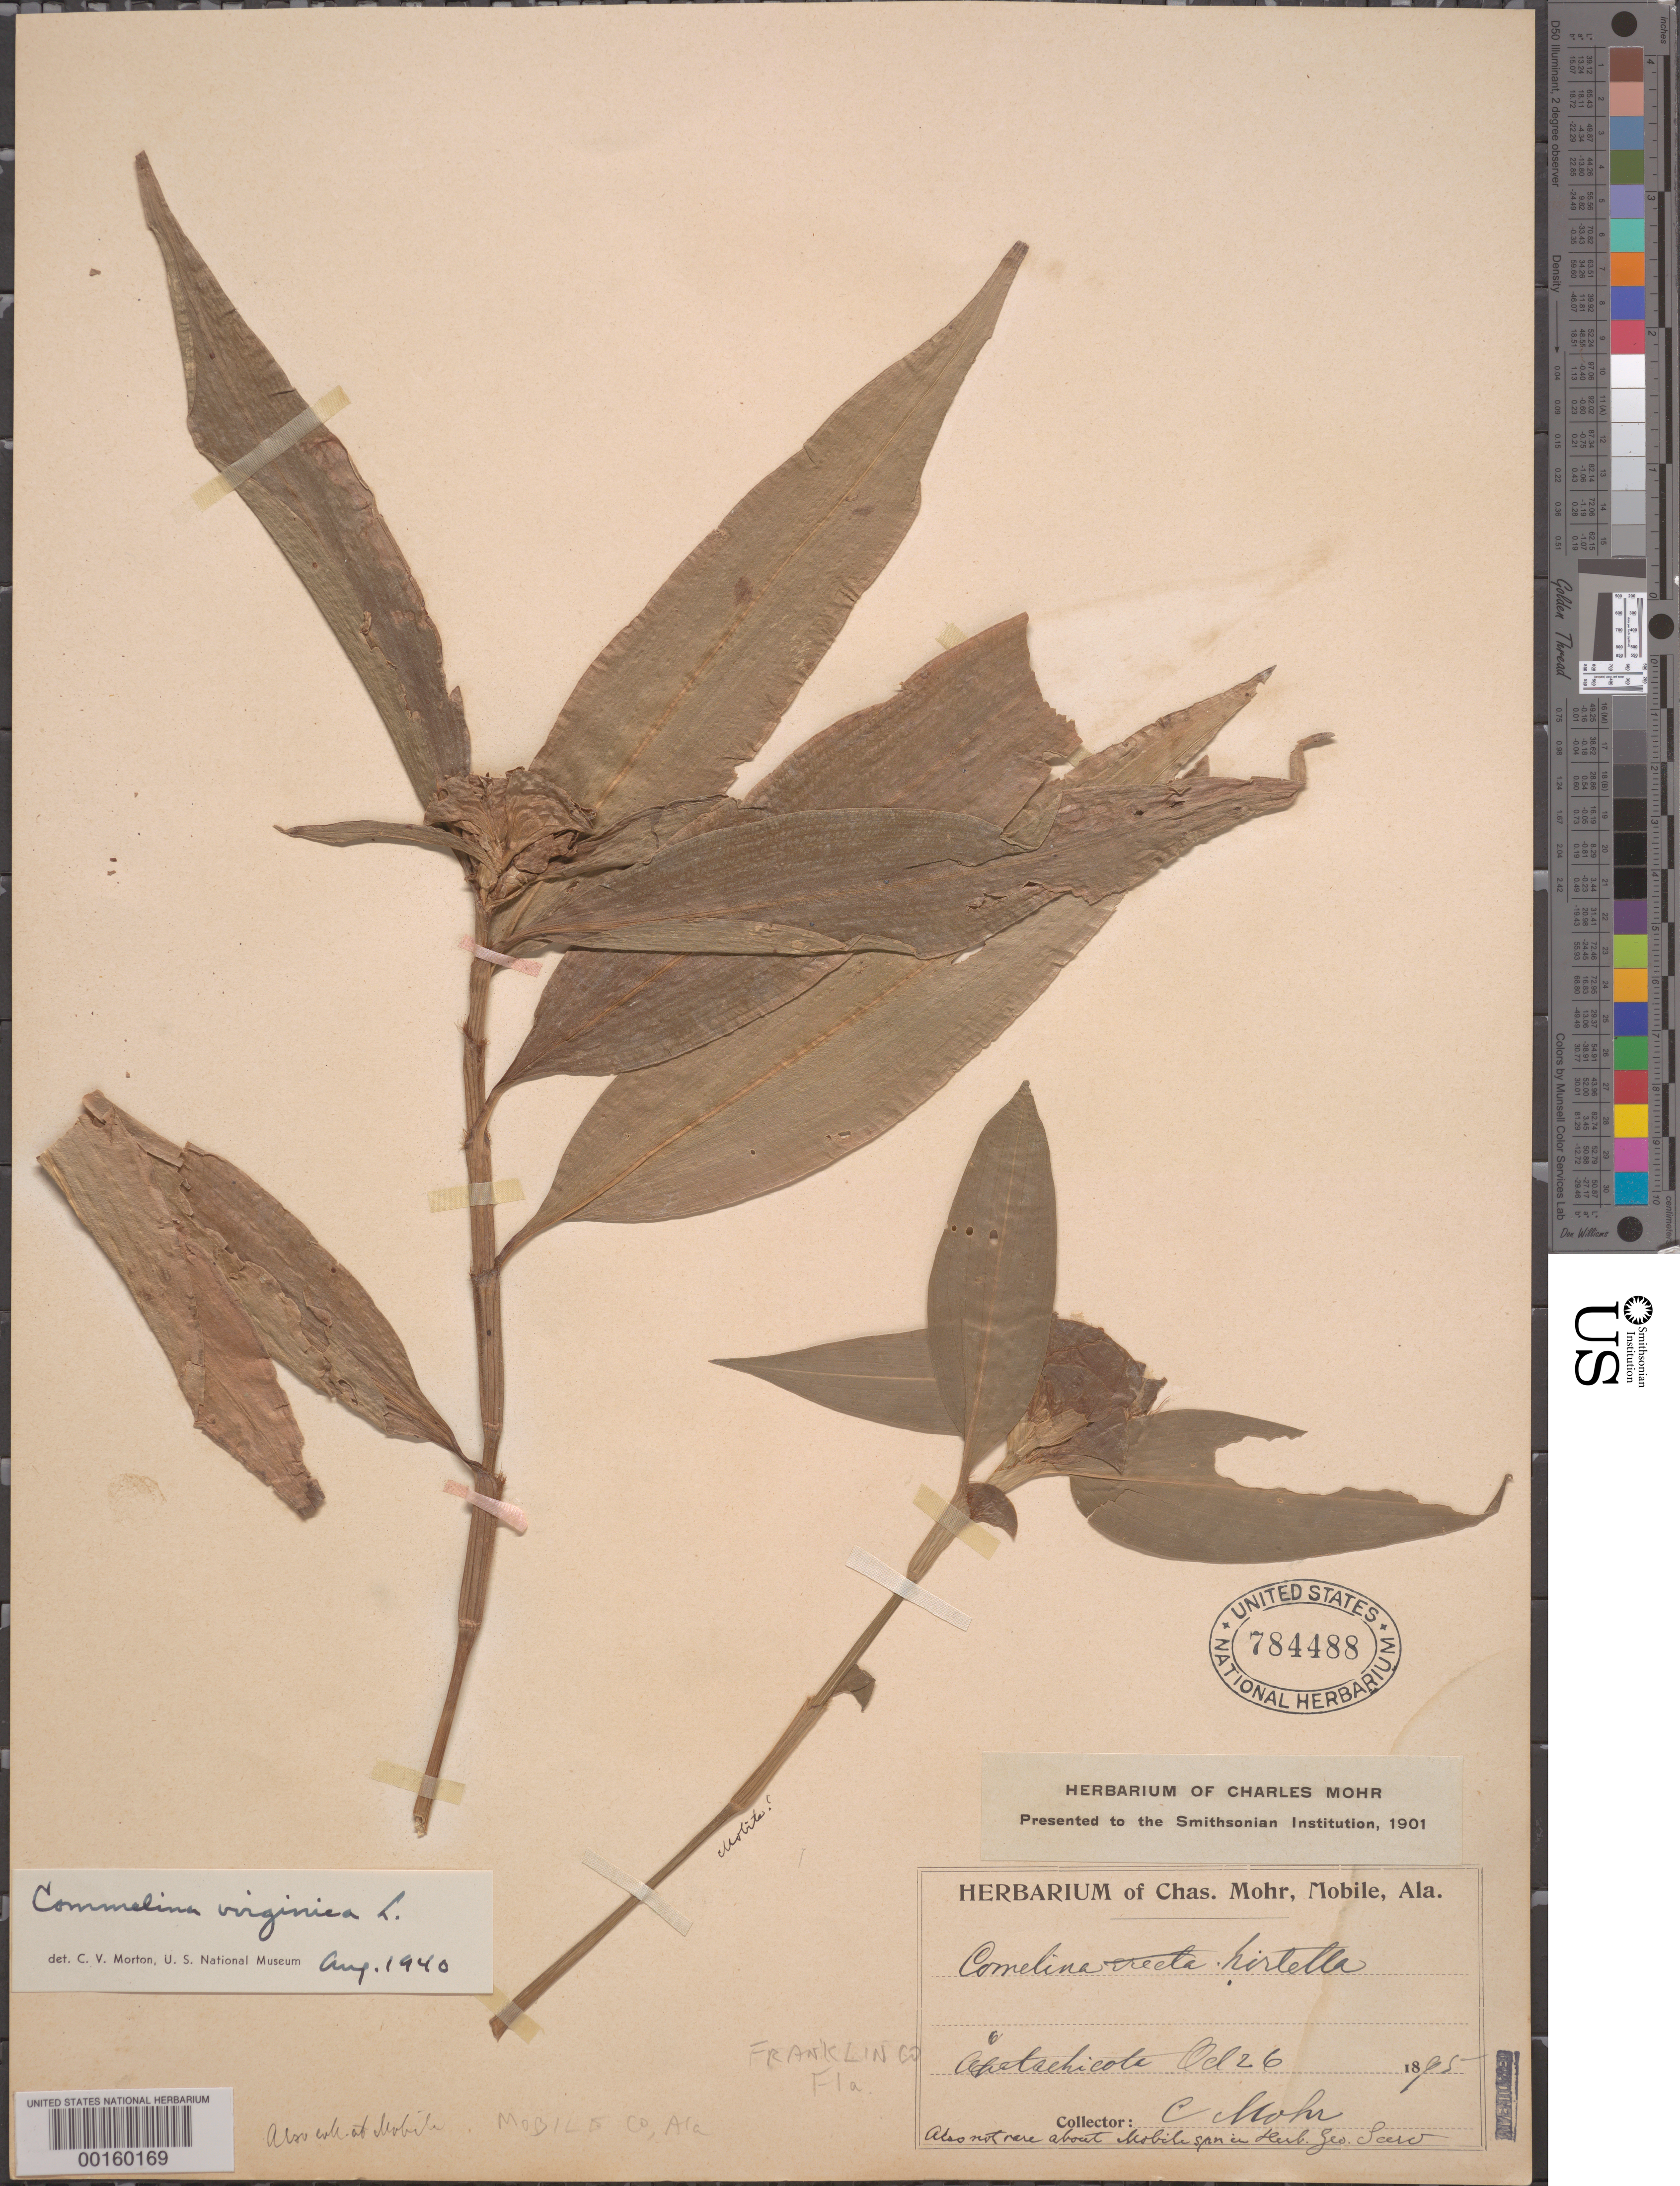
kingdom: Plantae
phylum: Tracheophyta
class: Liliopsida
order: Commelinales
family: Commelinaceae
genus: Commelina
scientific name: Commelina virginica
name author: L.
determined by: Morton, C. V.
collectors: C. T. Mohr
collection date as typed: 26 Oct 1895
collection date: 1895-10-26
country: United States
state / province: Florida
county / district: Franklin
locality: Apalachicola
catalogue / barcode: US 784488